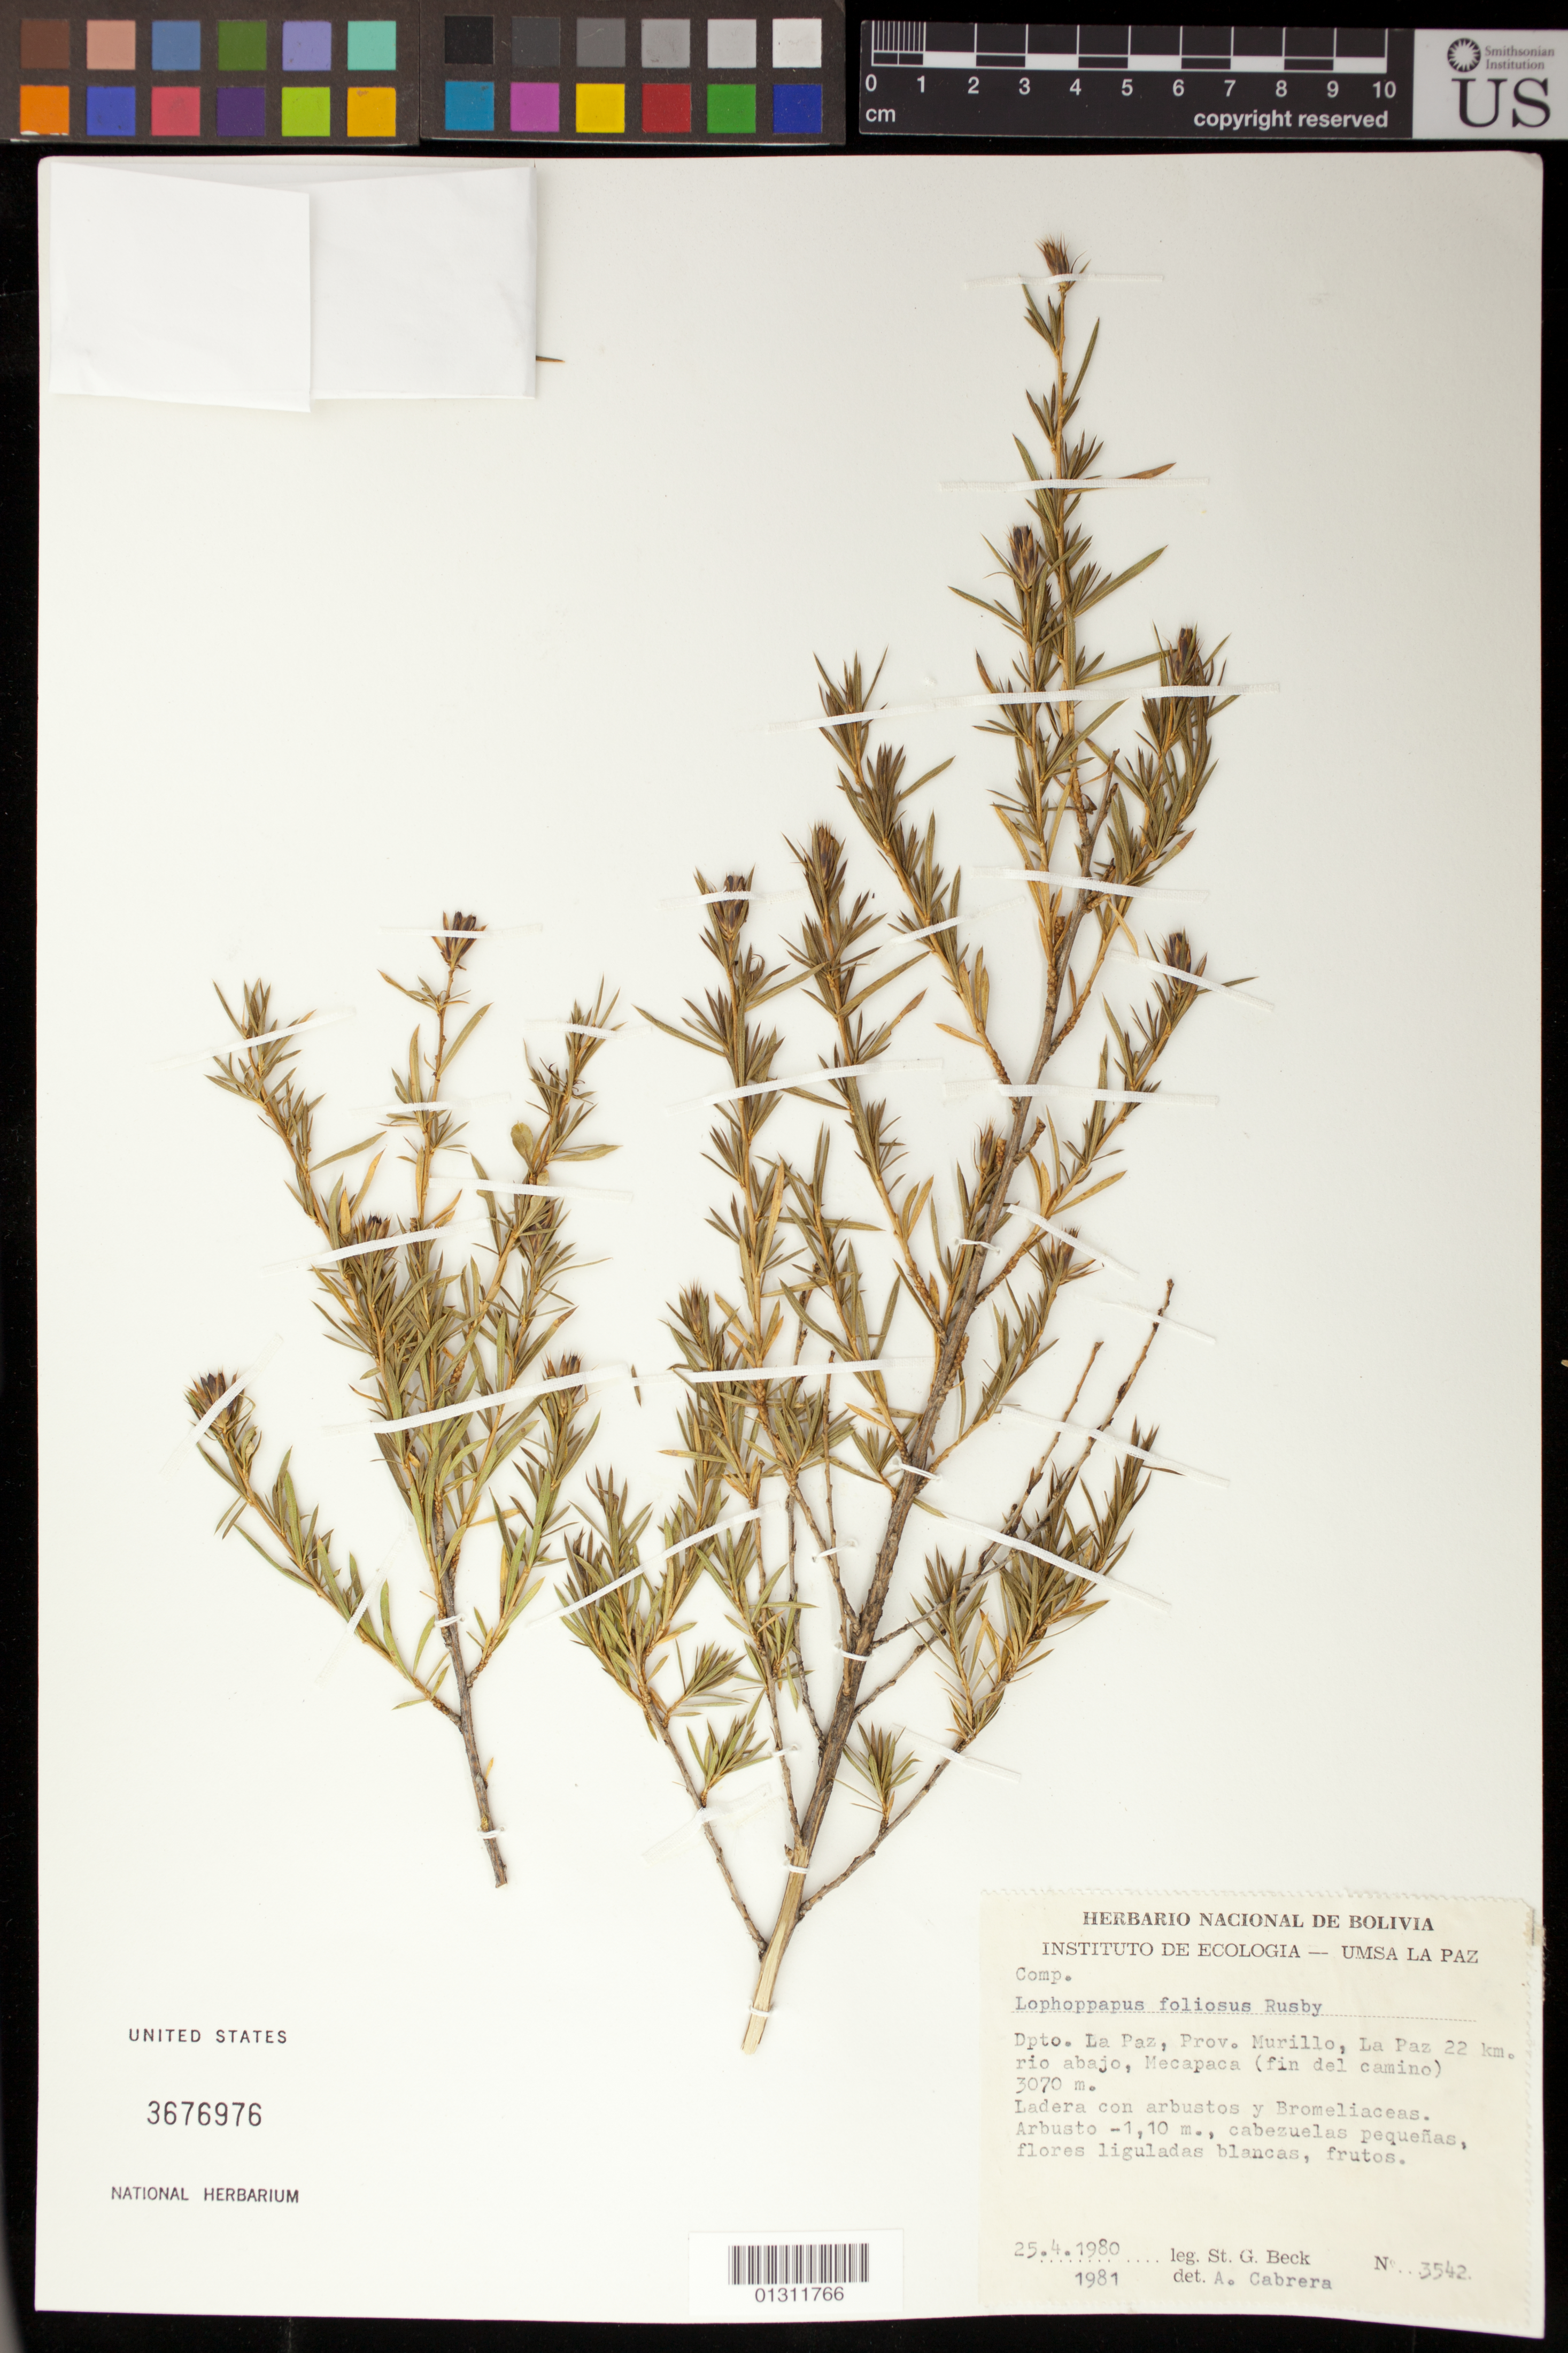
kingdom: Plantae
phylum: Tracheophyta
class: Magnoliopsida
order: Asterales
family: Asteraceae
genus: Lophopappus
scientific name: Lophopappus foliolosus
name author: Rusby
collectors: S. G. Beck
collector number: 3542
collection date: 1980-04-25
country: Bolivia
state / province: La Paz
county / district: Murillo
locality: La Paz 22 km Rio Abajo, Mecapaca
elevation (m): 3070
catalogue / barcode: US 3676976